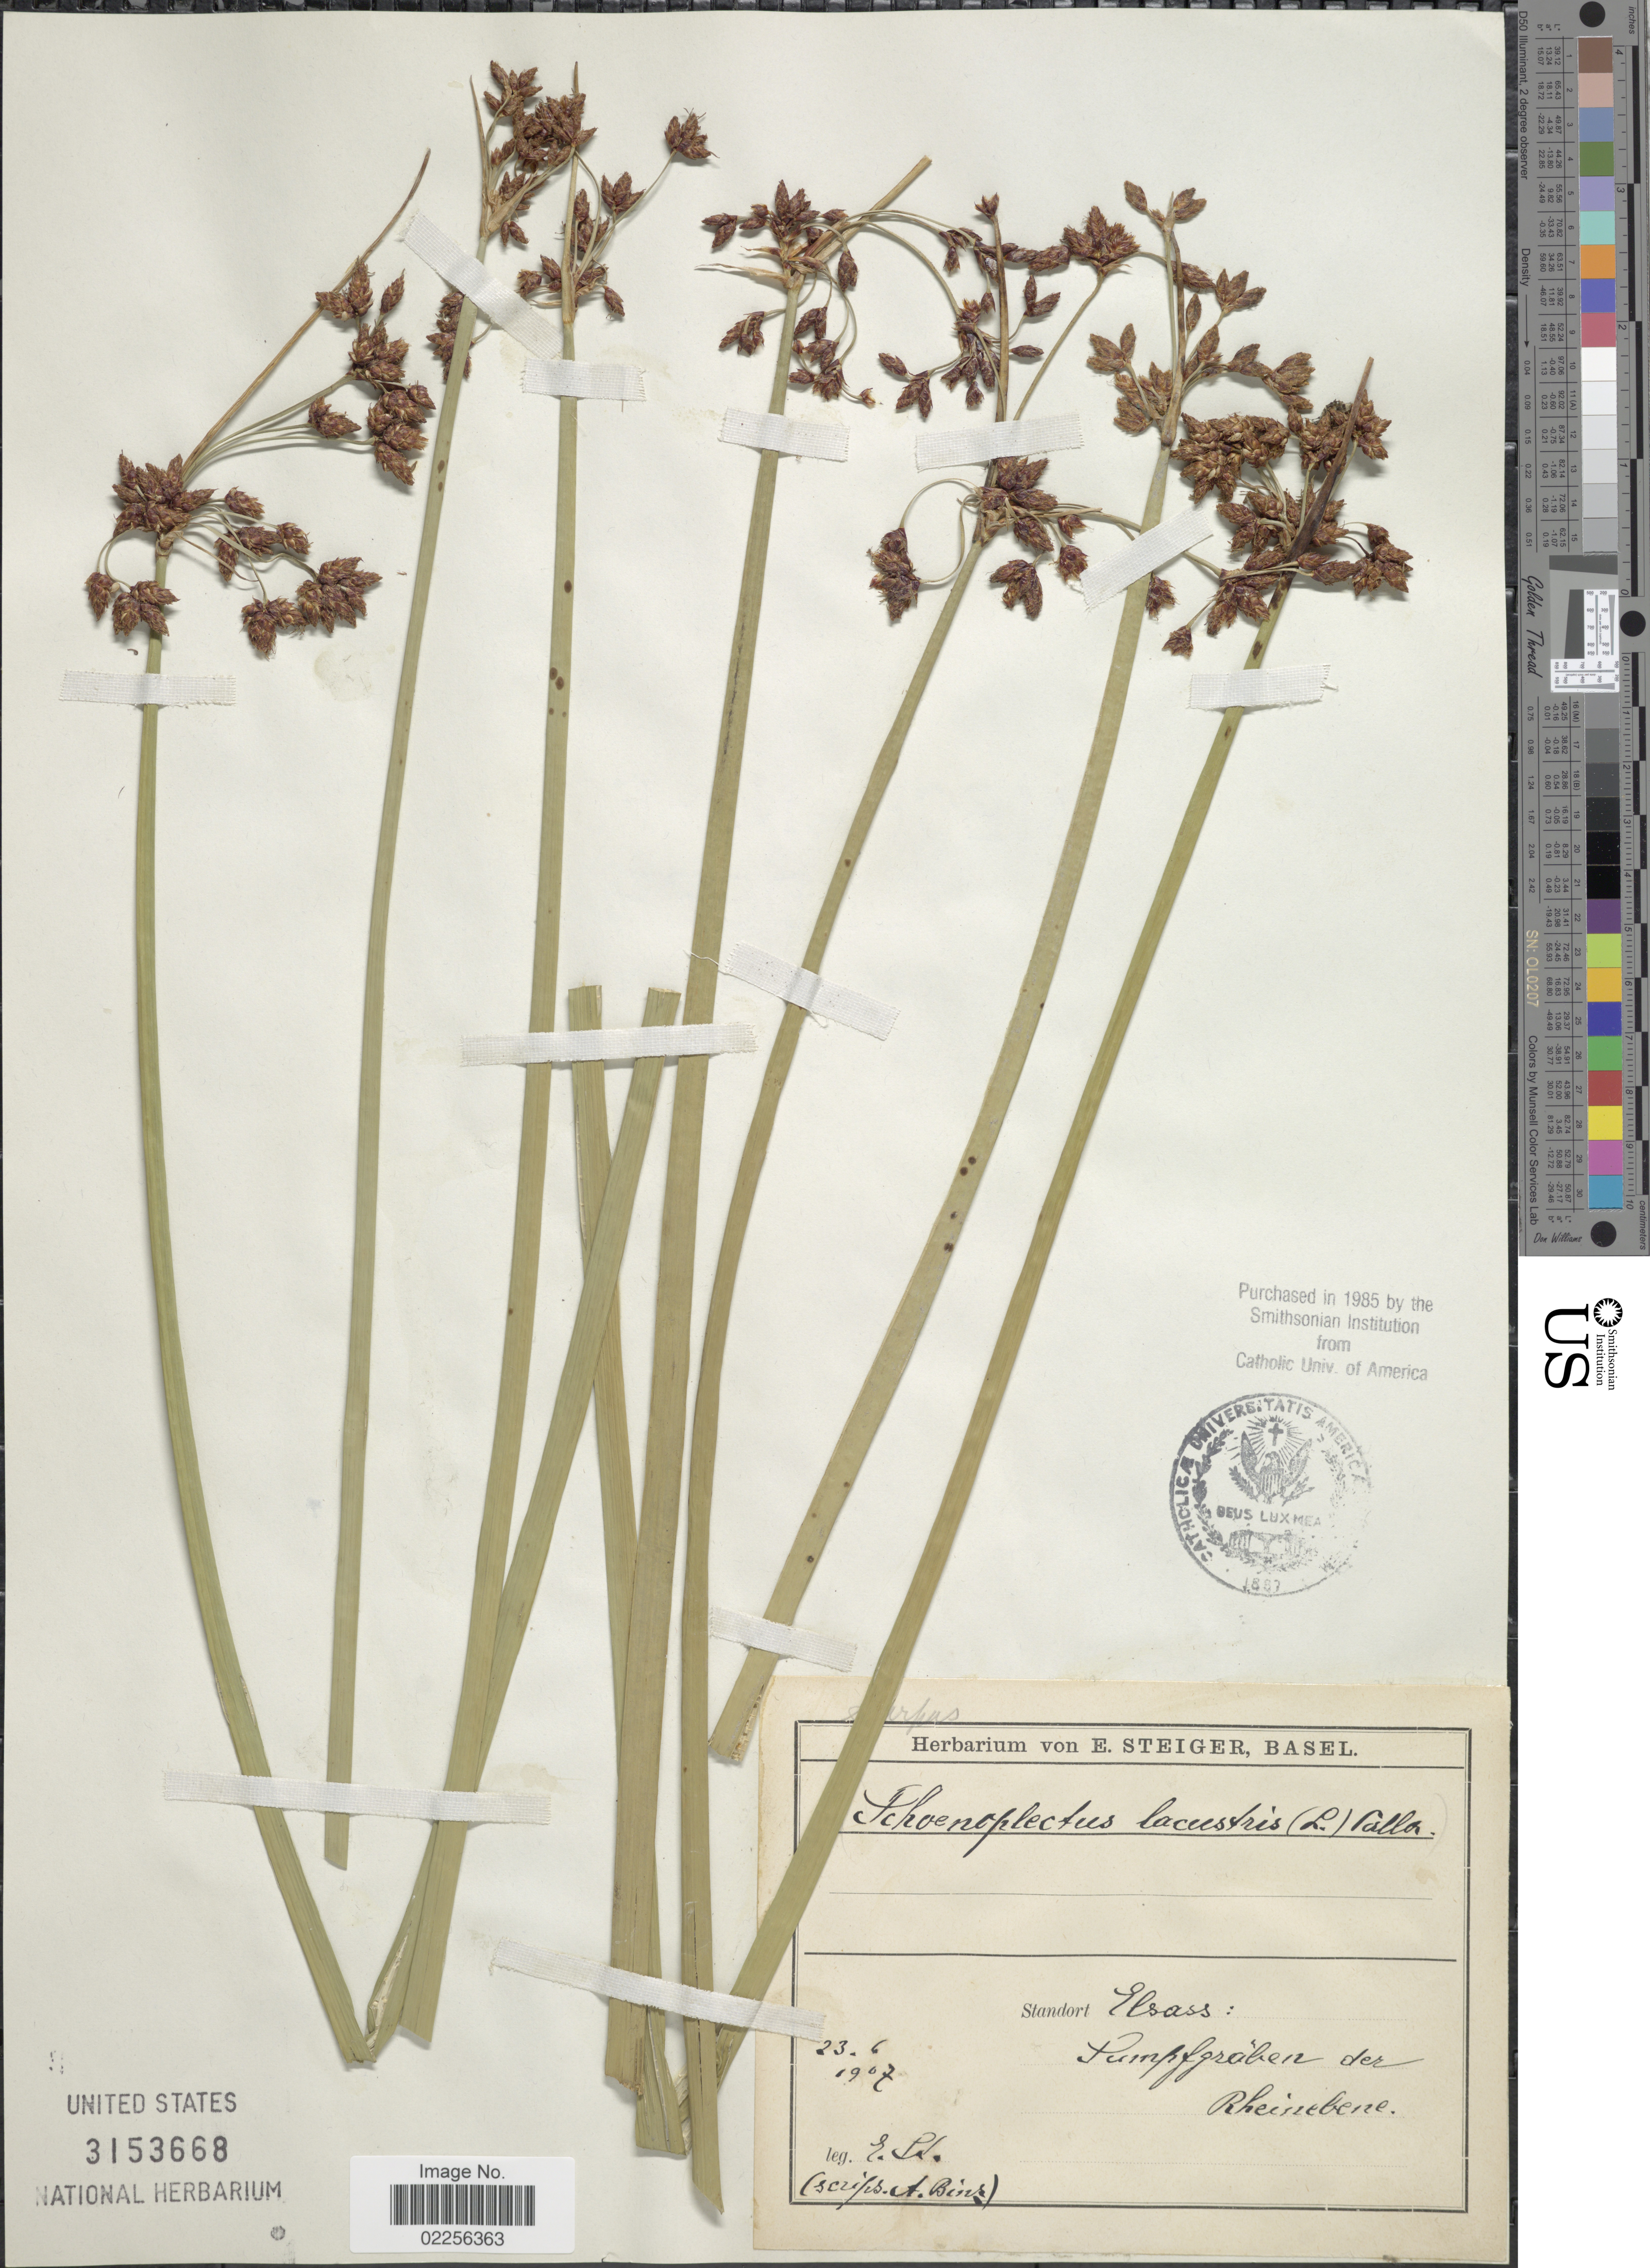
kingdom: Plantae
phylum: Tracheophyta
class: Liliopsida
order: Poales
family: Cyperaceae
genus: Schoenoplectus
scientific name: Schoenoplectus lacustris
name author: (L.) Palla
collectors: E. Steiger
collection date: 1907-06-23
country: France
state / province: Grand Est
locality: Elsass: Sumpfgräben de Rheinebene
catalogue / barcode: US 3153668